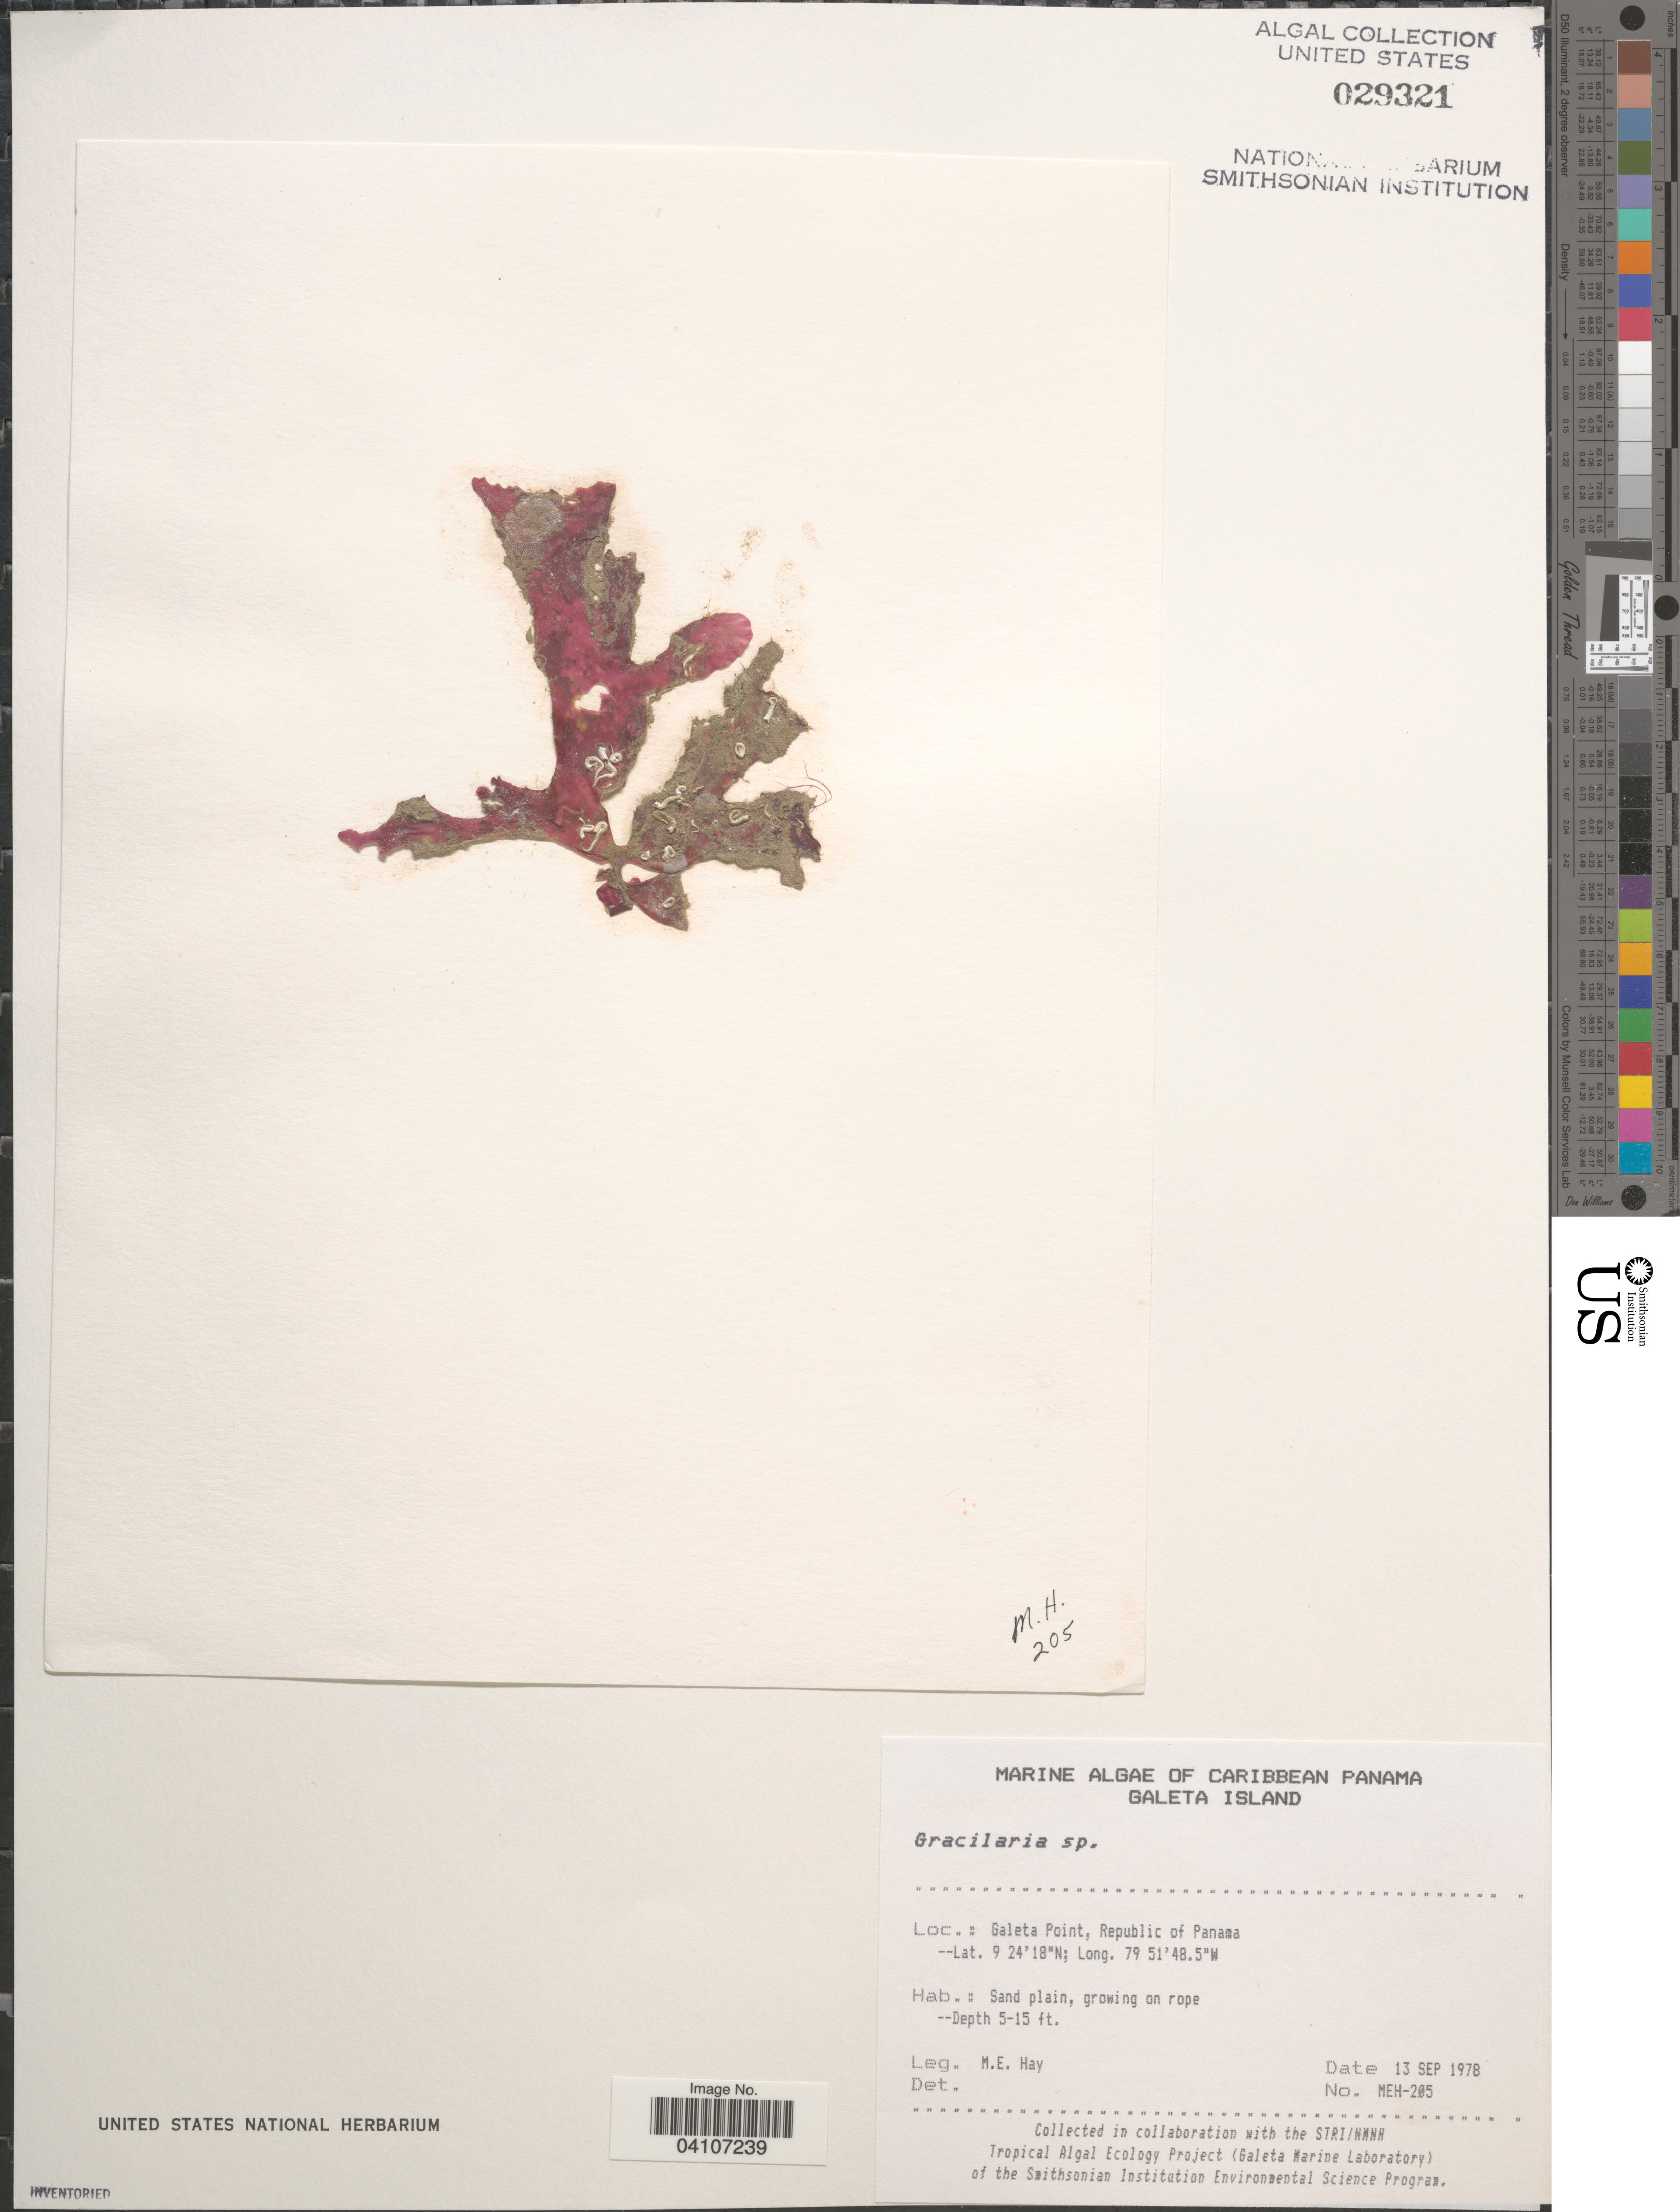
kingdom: Plantae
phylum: Rhodophyta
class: Florideophyceae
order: Gracilariales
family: Gracilariaceae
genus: Gracilaria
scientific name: Gracilaria sp.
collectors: M. E. Hay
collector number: MEH-205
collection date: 1978-09-13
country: Panama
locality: Caribbean Panama. Galeta Island. Galeta Point, Republic of Panama.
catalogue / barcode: US 29321